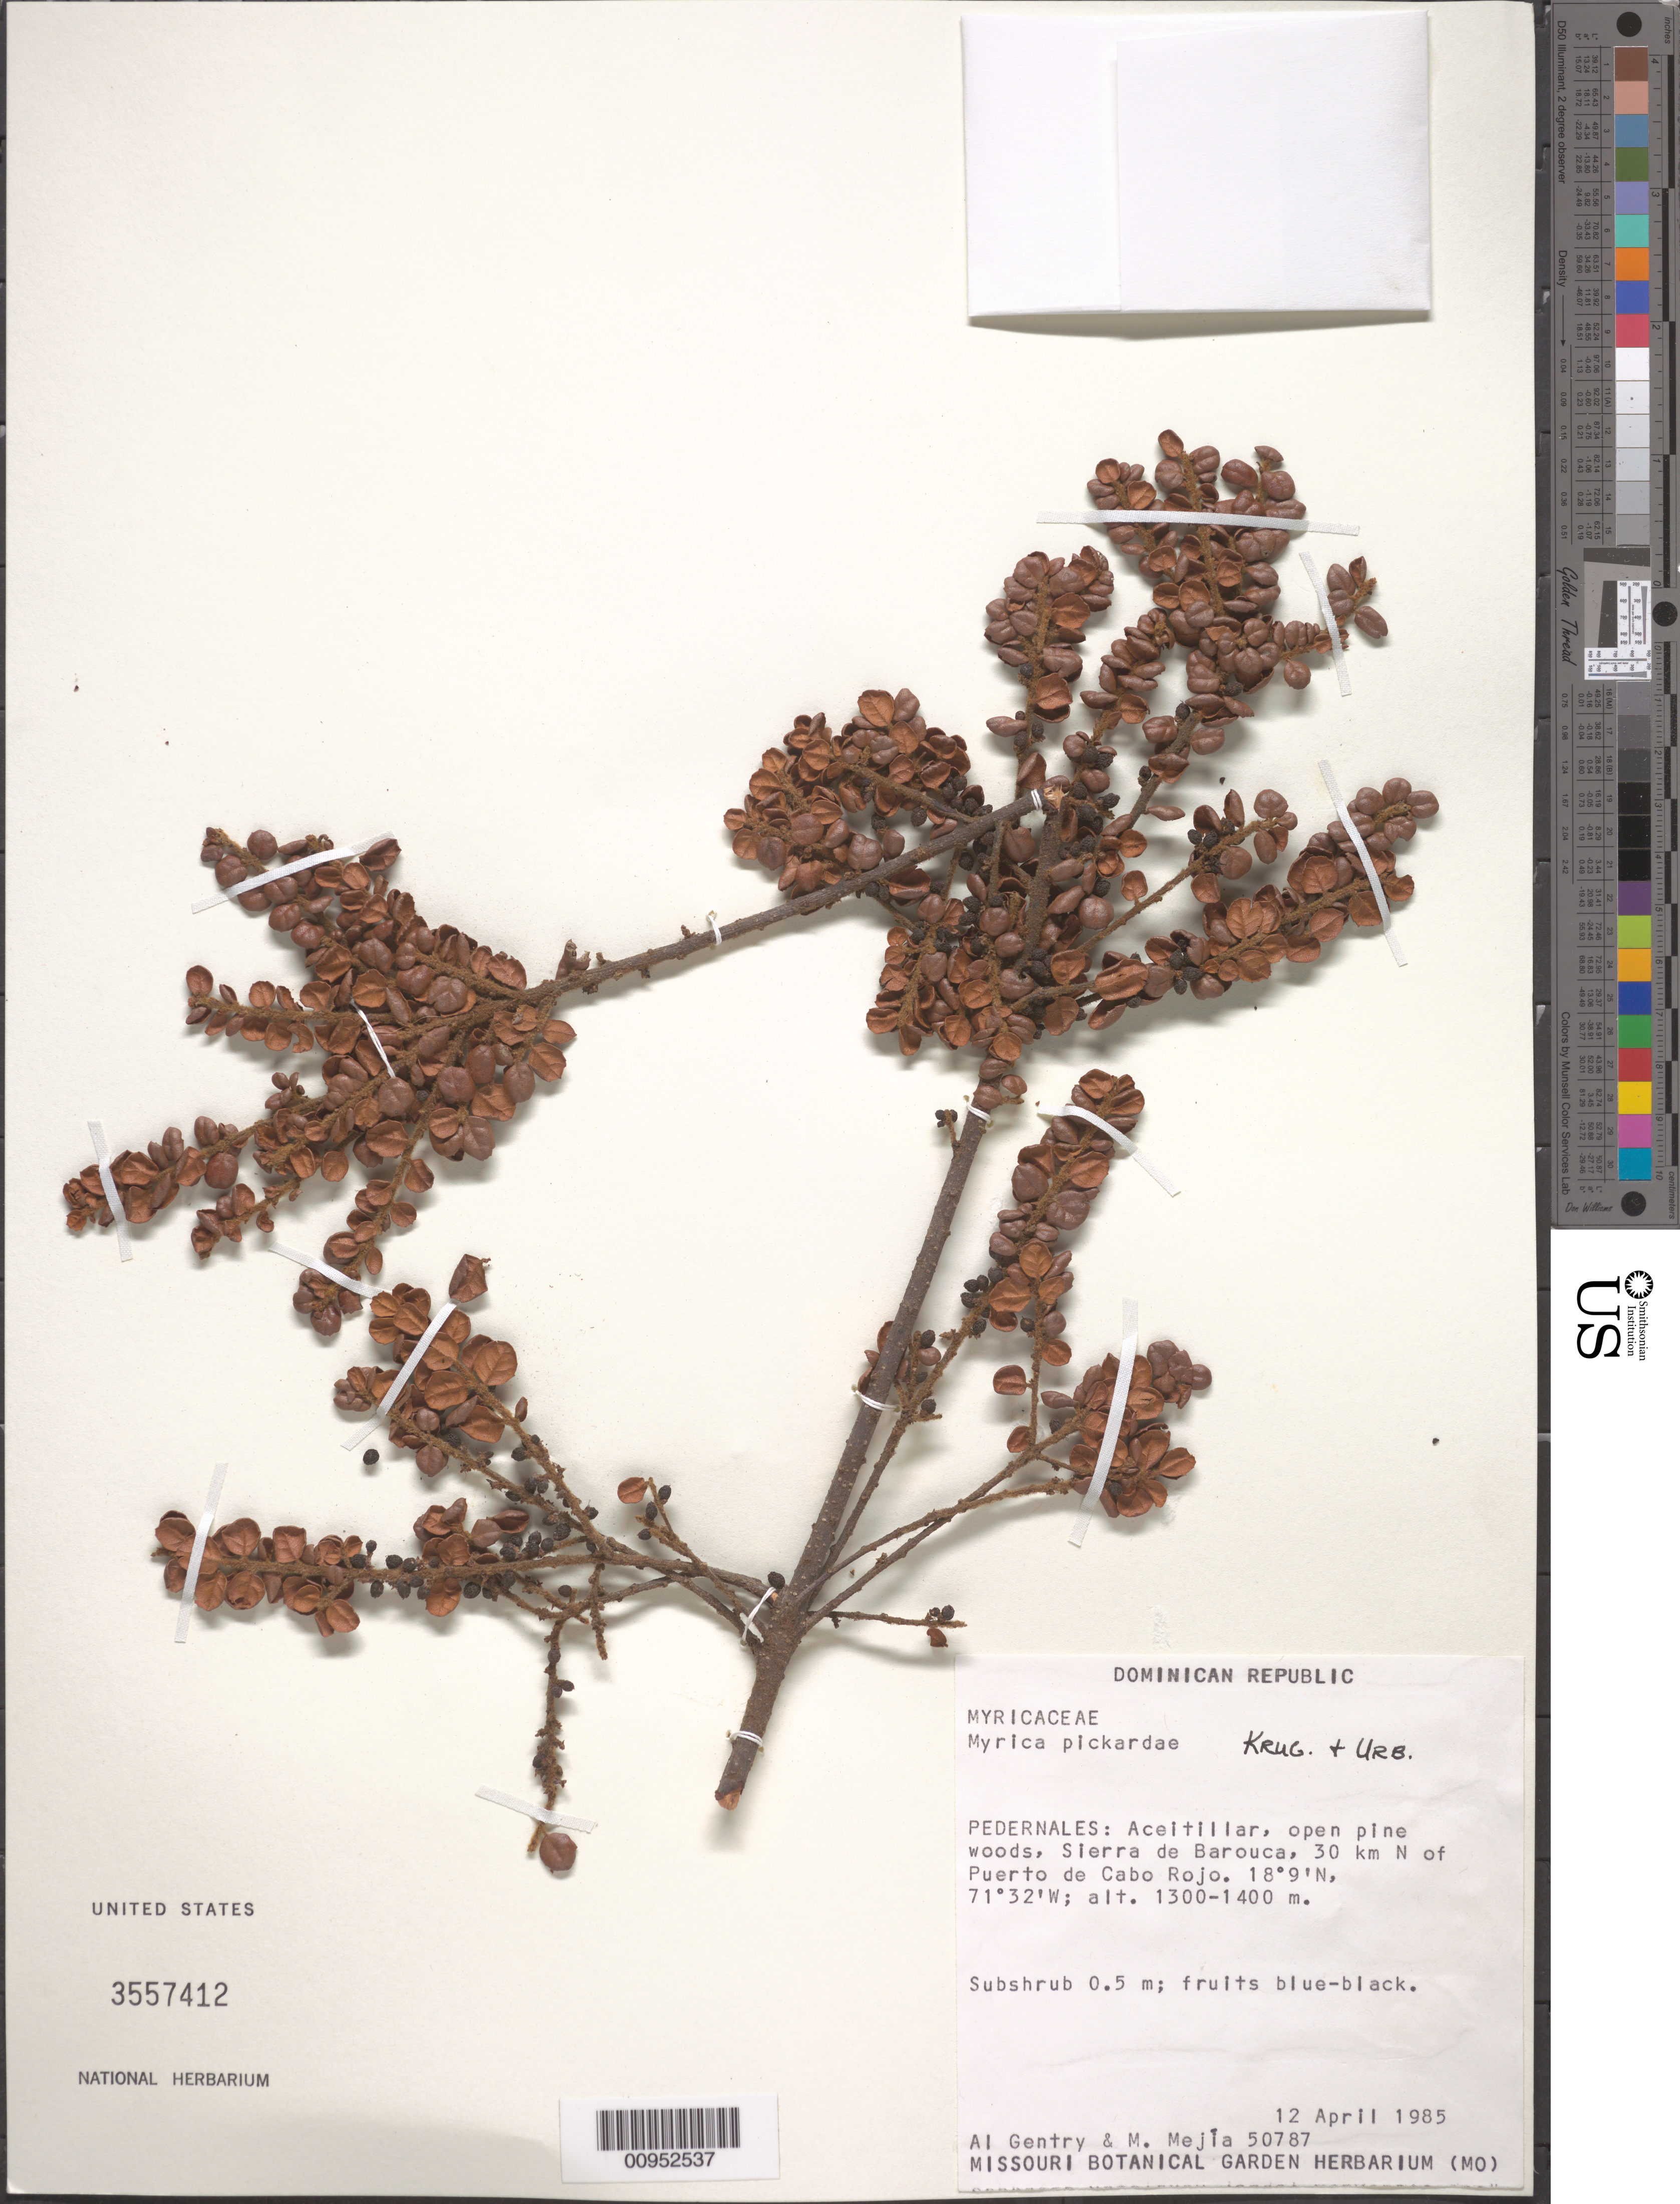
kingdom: Plantae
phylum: Tracheophyta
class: Magnoliopsida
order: Fagales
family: Myricaceae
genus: Morella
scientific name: Morella picardae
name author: (Krug & Urb.) Wilbur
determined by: Strong, Mark T., (BOT), Smithsonian Institution - National Museum of Natural History (UNITED STATES)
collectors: A. H. Gentry & M. Mejia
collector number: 50787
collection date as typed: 12 Apr 1985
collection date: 1985-04-12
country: Dominican Republic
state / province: Pedernales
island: Hispaniola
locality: Aceitillar, Sierra de Barouca, 30 km N of Puerto de Cabo Rojo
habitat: Open pine woods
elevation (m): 1300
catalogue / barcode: US 3557412